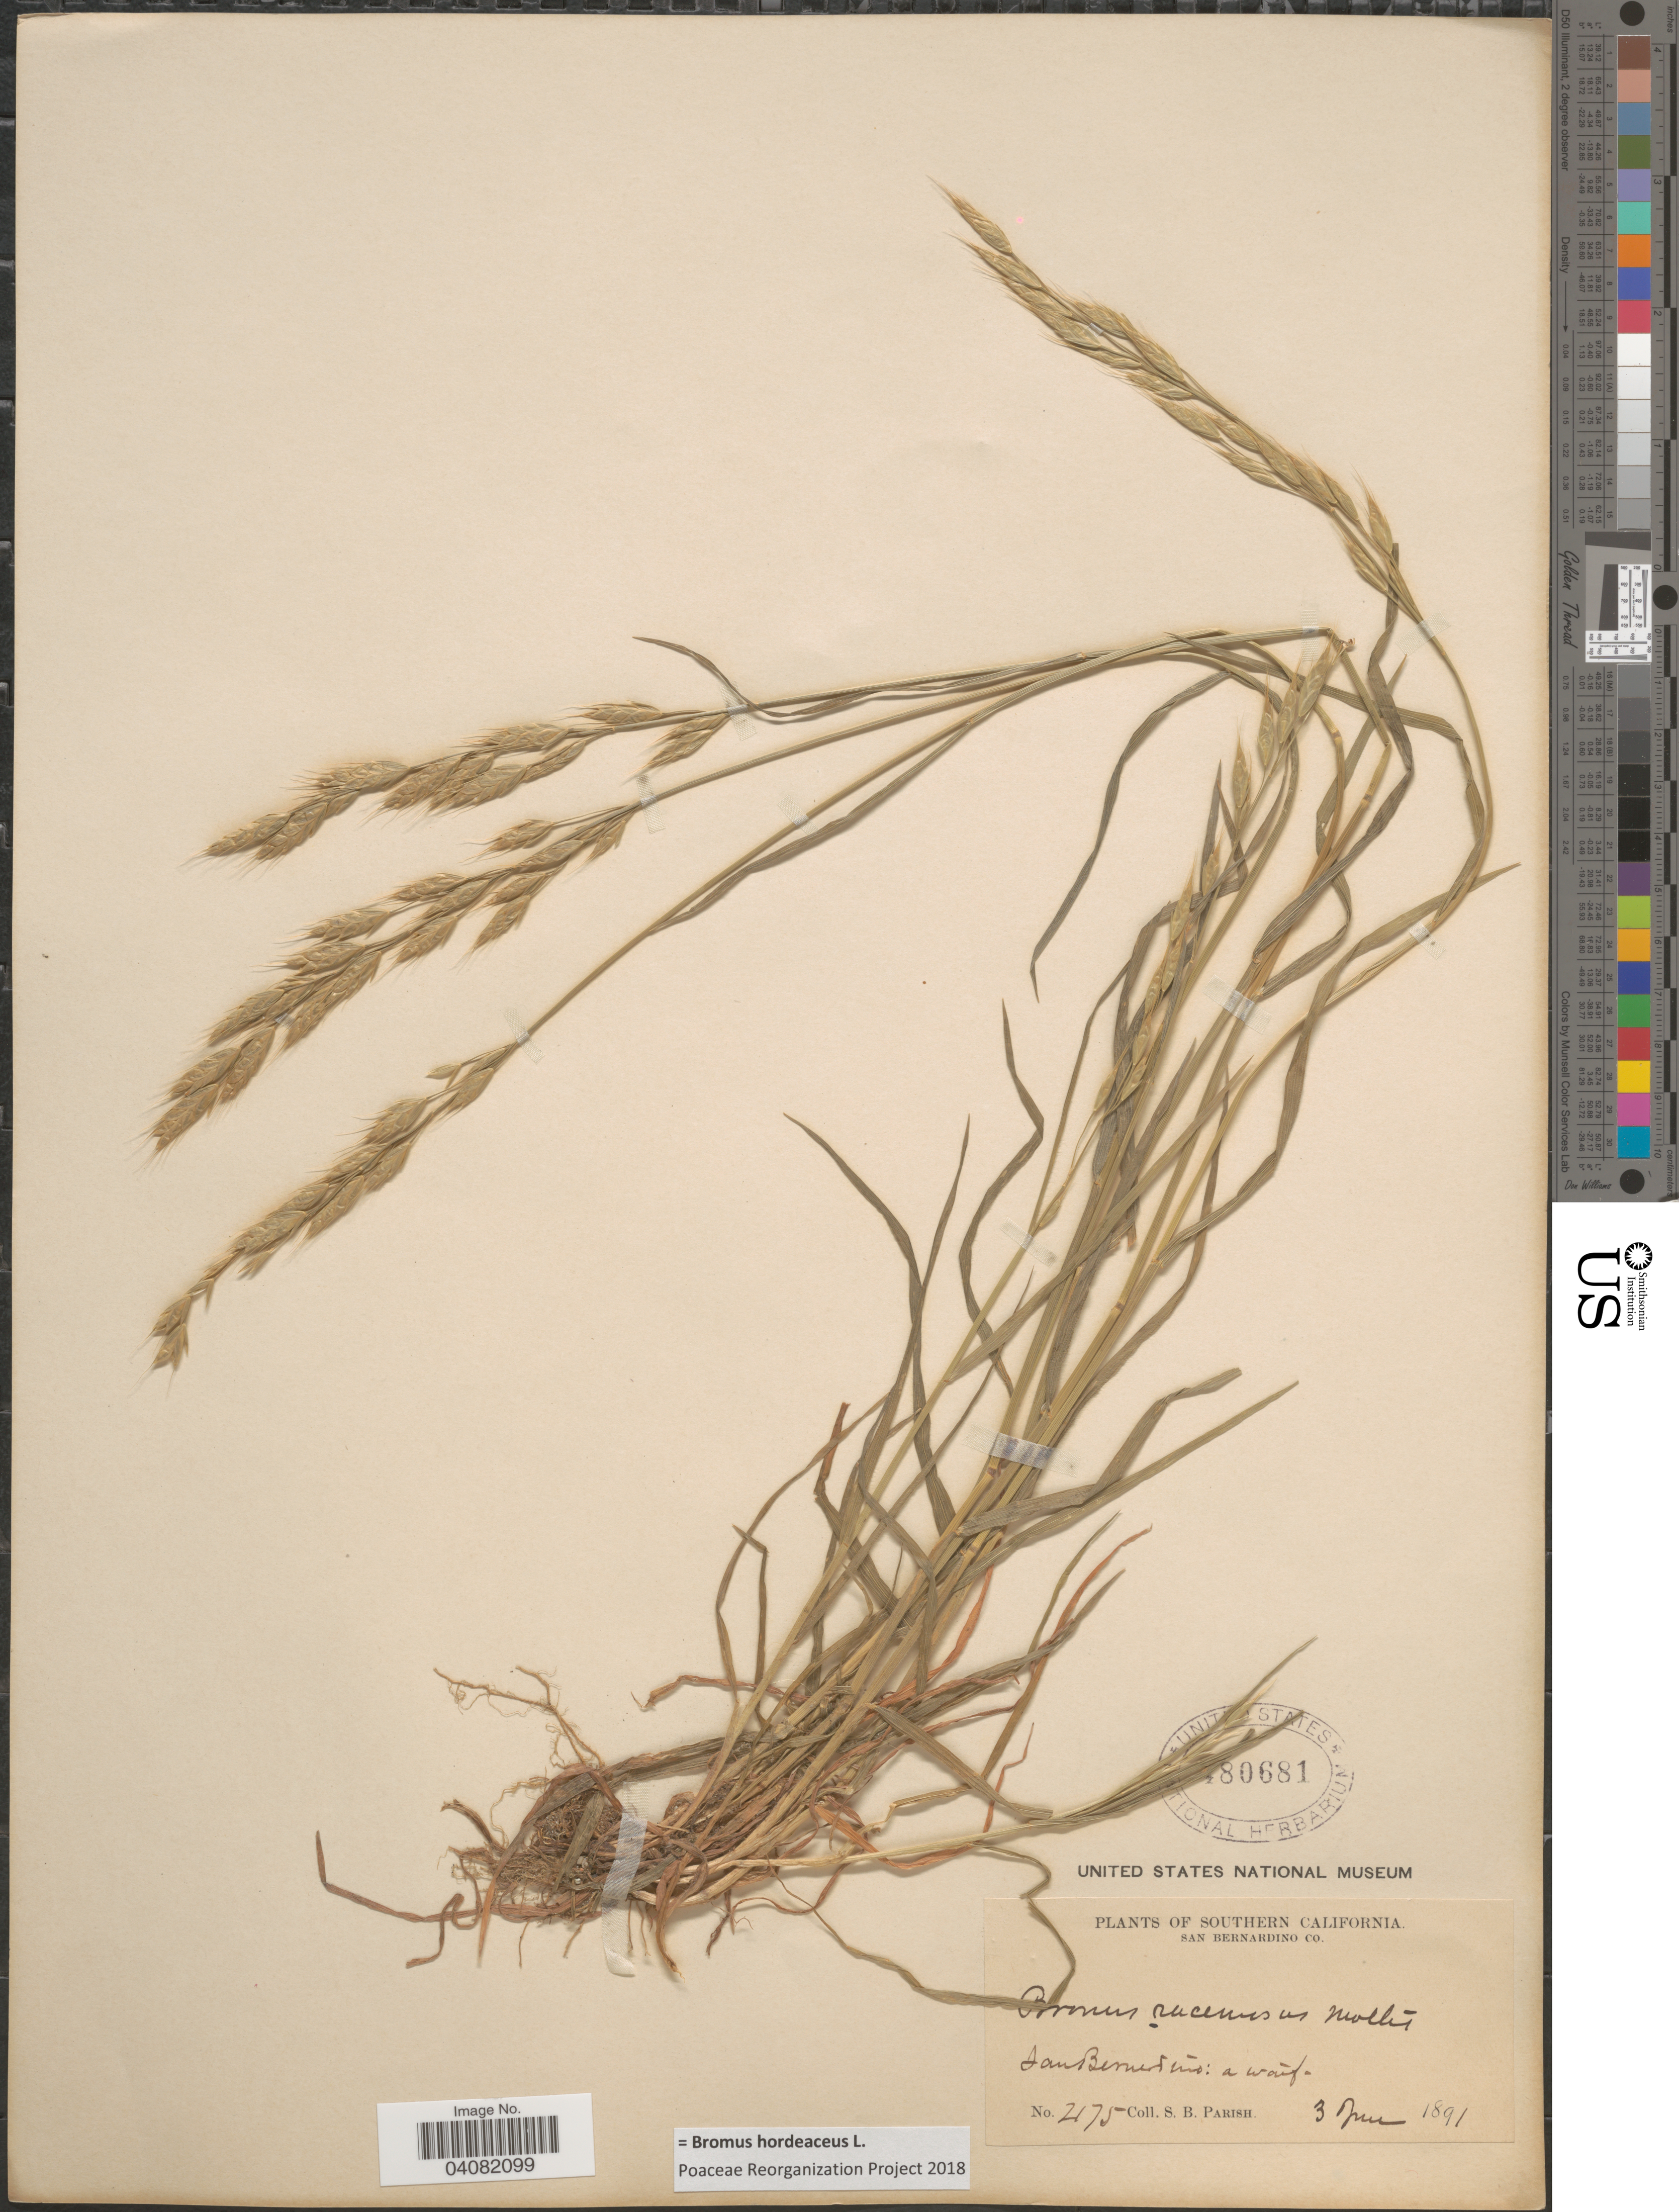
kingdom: Plantae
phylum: Tracheophyta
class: Liliopsida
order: Poales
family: Poaceae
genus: Bromus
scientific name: Bromus hordeaceus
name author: L.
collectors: S. B. Parish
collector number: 2175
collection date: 1891-06-03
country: United States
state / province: California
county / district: San Bernardino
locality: Southern California. San Bernardino Co. San Bernardino: a warf.